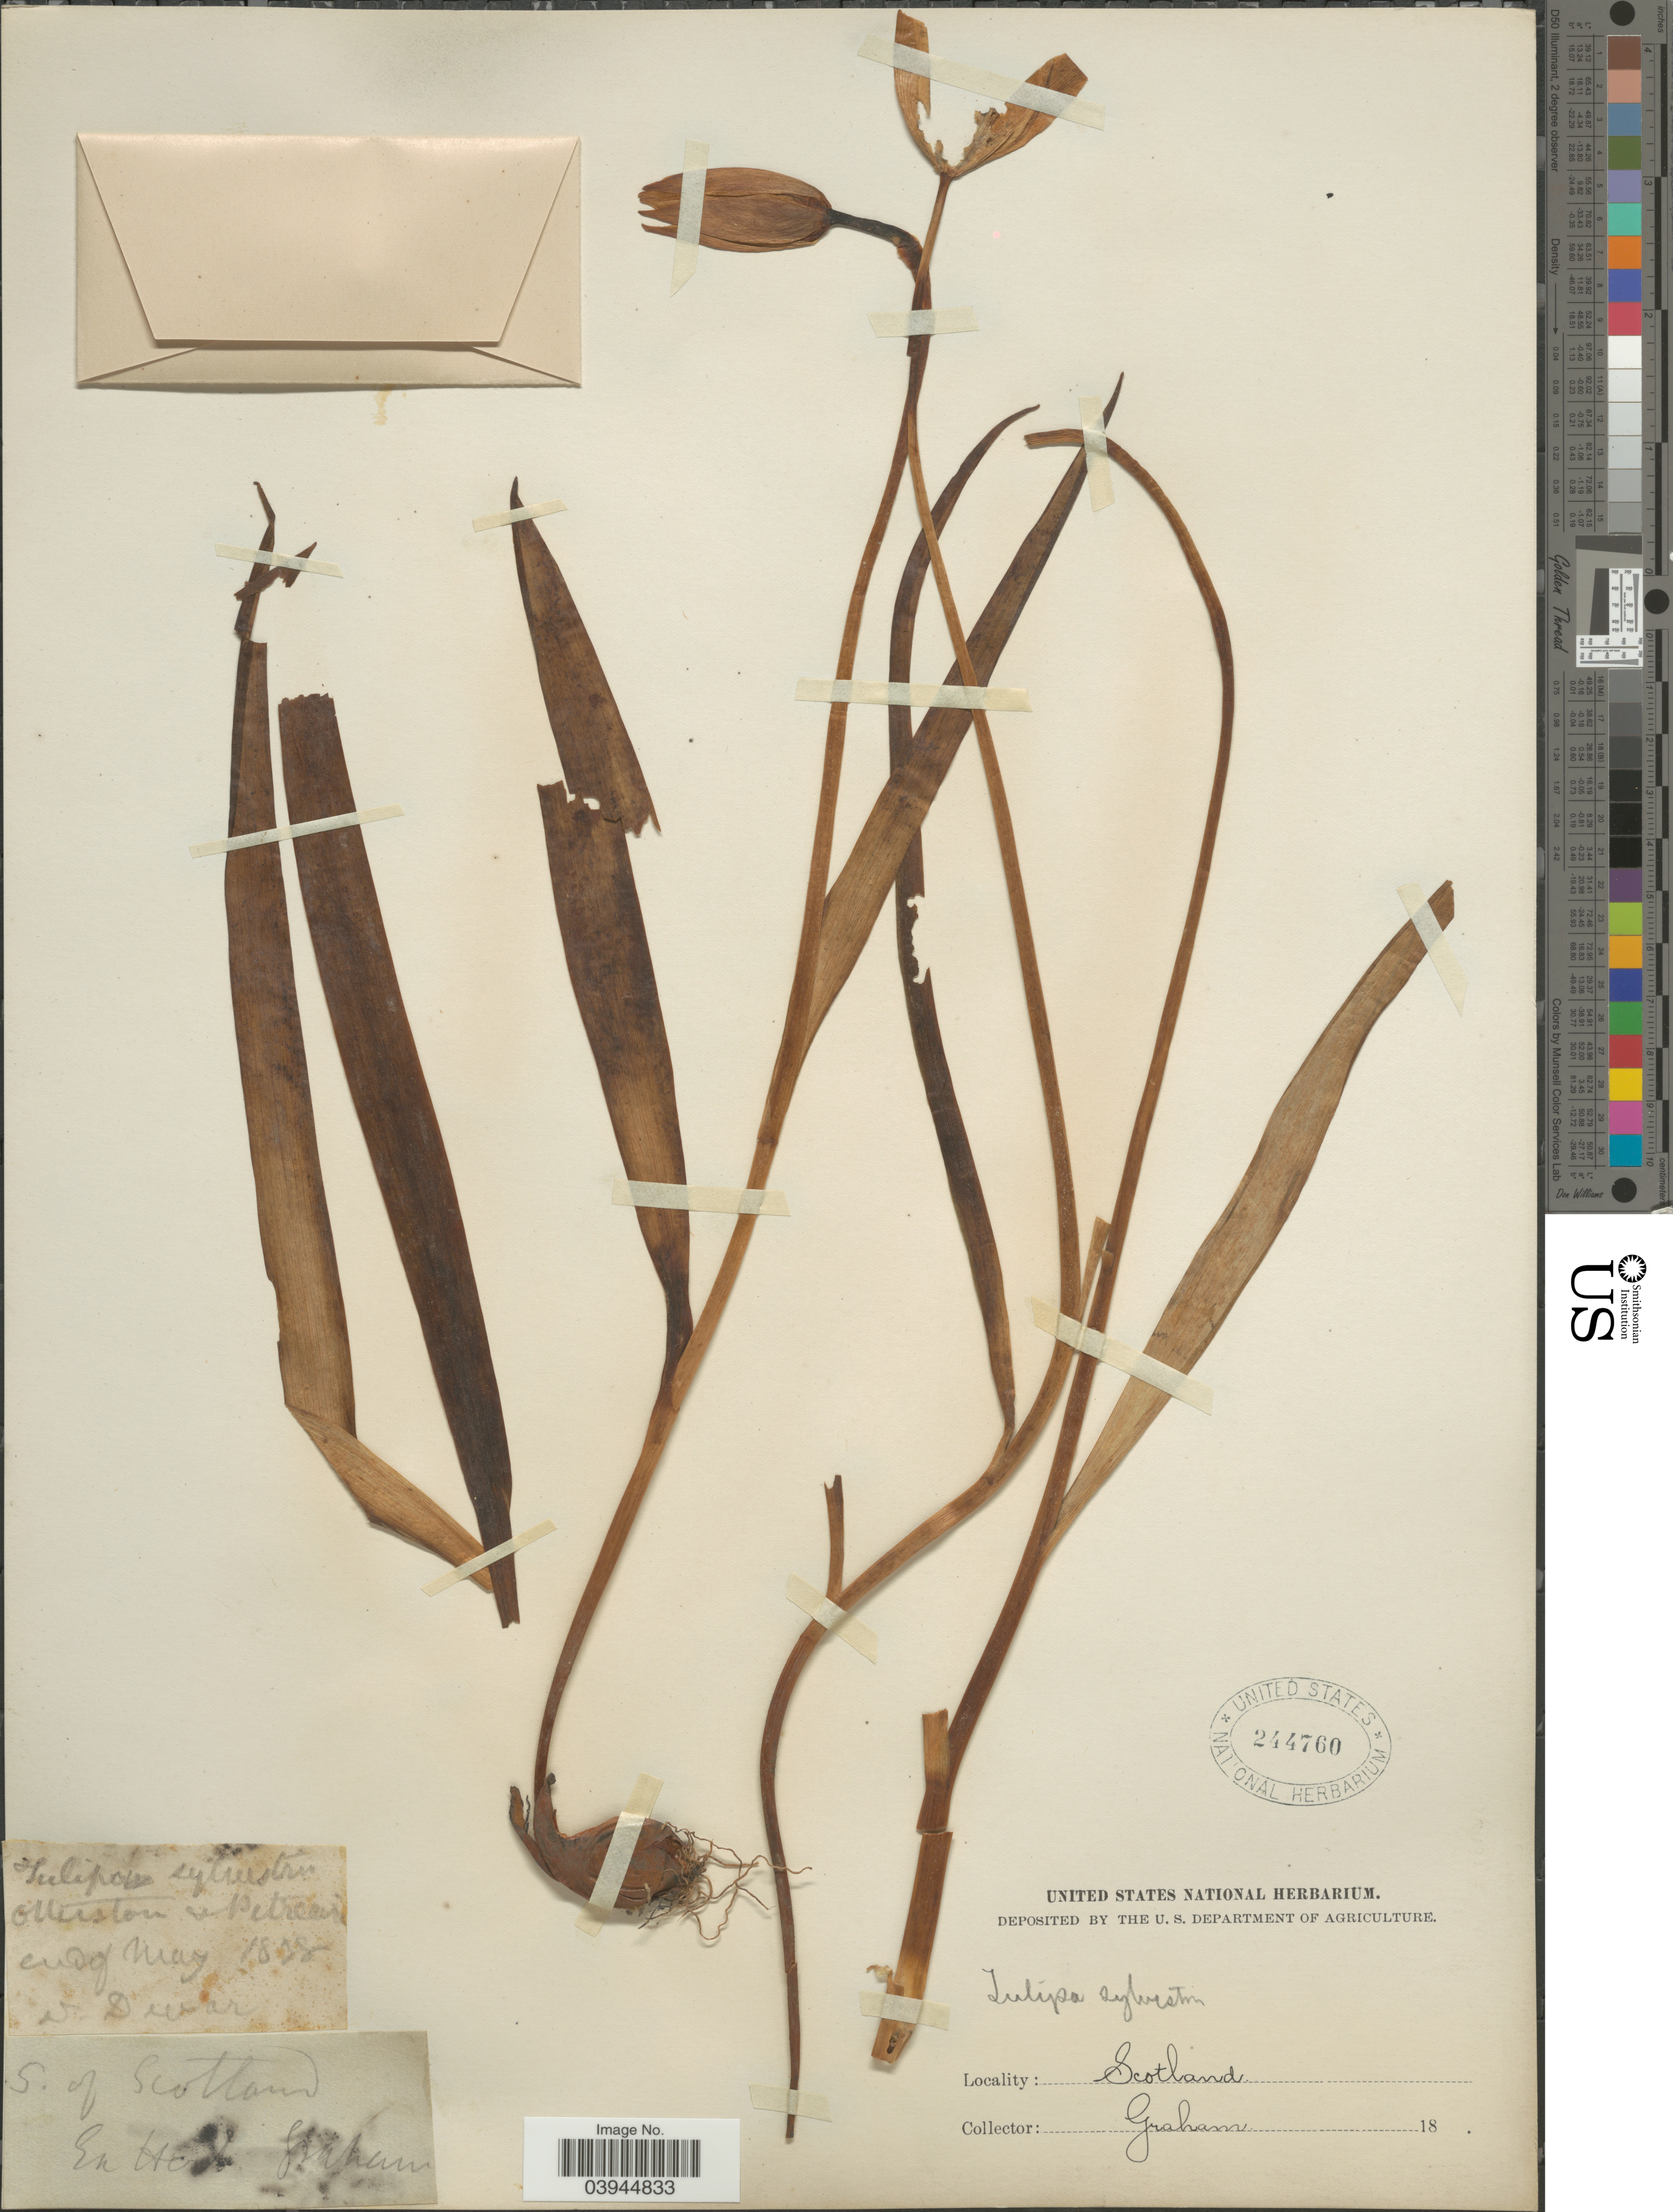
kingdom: Plantae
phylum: Tracheophyta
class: Liliopsida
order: Liliales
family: Liliaceae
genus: Tulipa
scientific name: Tulipa silvestris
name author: L.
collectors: -- Graham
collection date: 1838-05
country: United Kingdom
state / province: Scotland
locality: S. of Scotland.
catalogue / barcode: US 244760